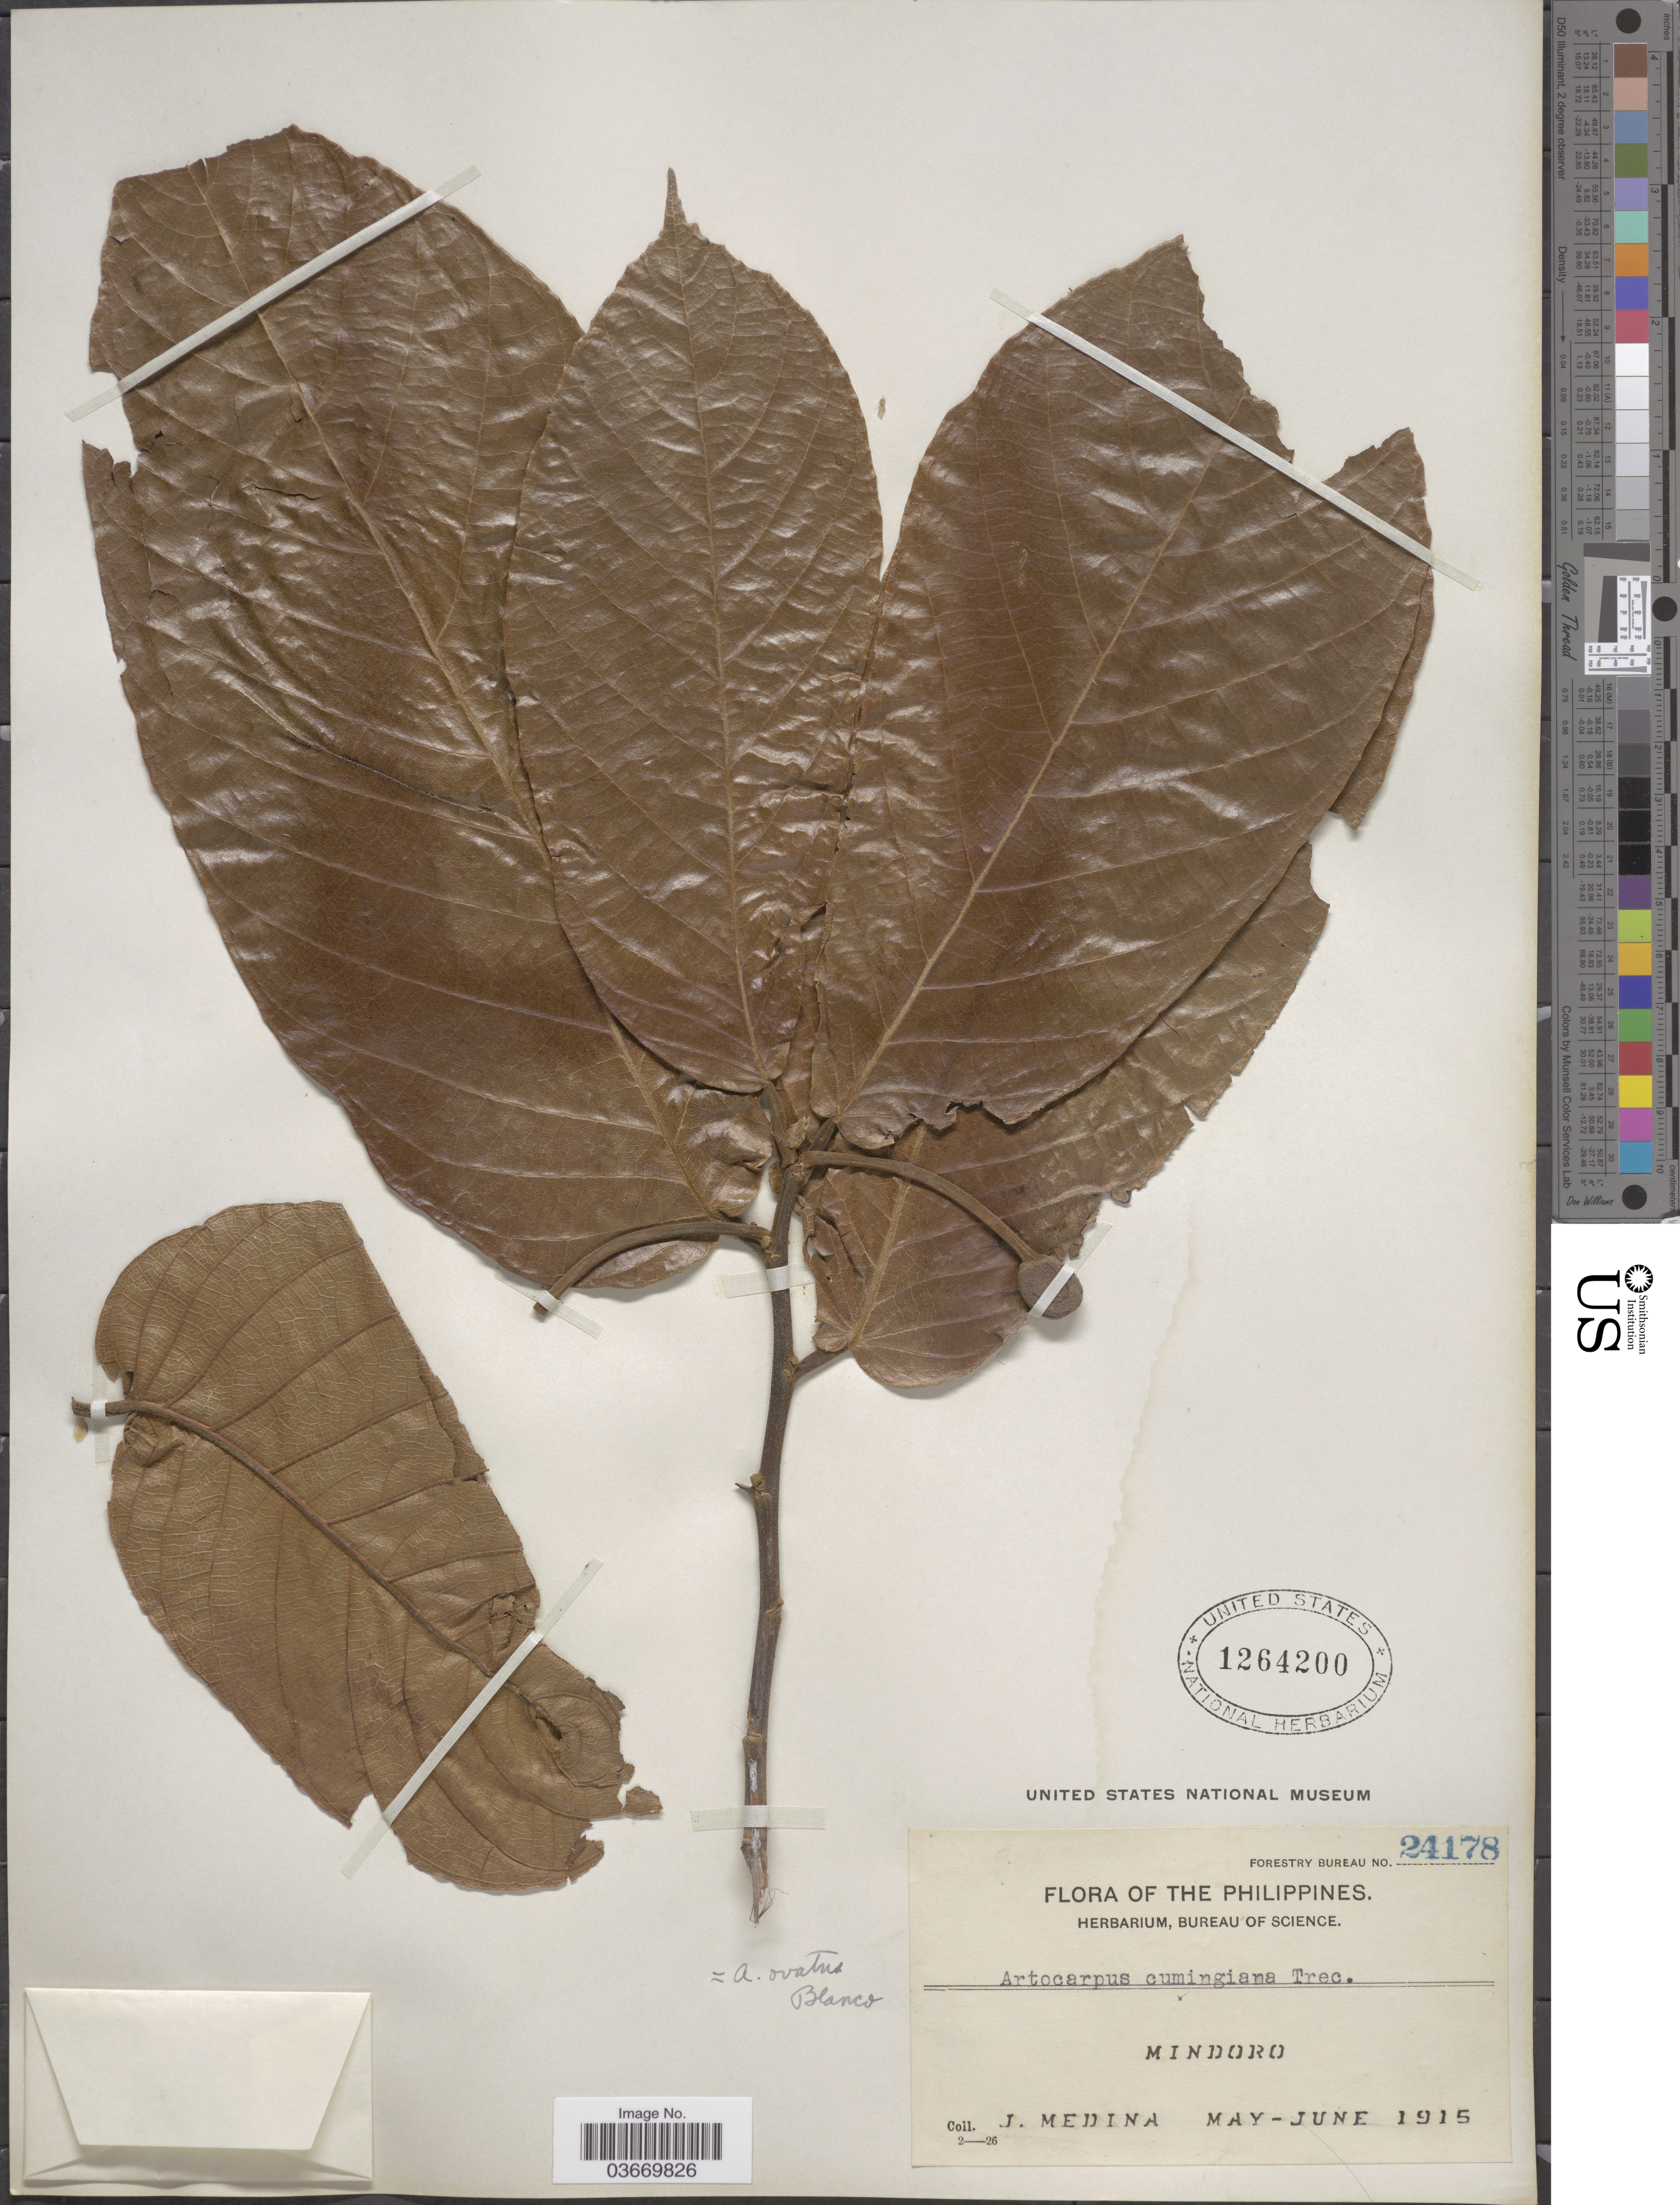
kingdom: Plantae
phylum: Tracheophyta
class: Magnoliopsida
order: Rosales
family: Moraceae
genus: Artocarpus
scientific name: Artocarpus ovatus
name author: Blanco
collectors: J. Medina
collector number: Forestry Bureau 24178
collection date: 1915-05/1915-06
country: Philippines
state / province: Mimaropa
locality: Mindoro.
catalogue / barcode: US 1264200